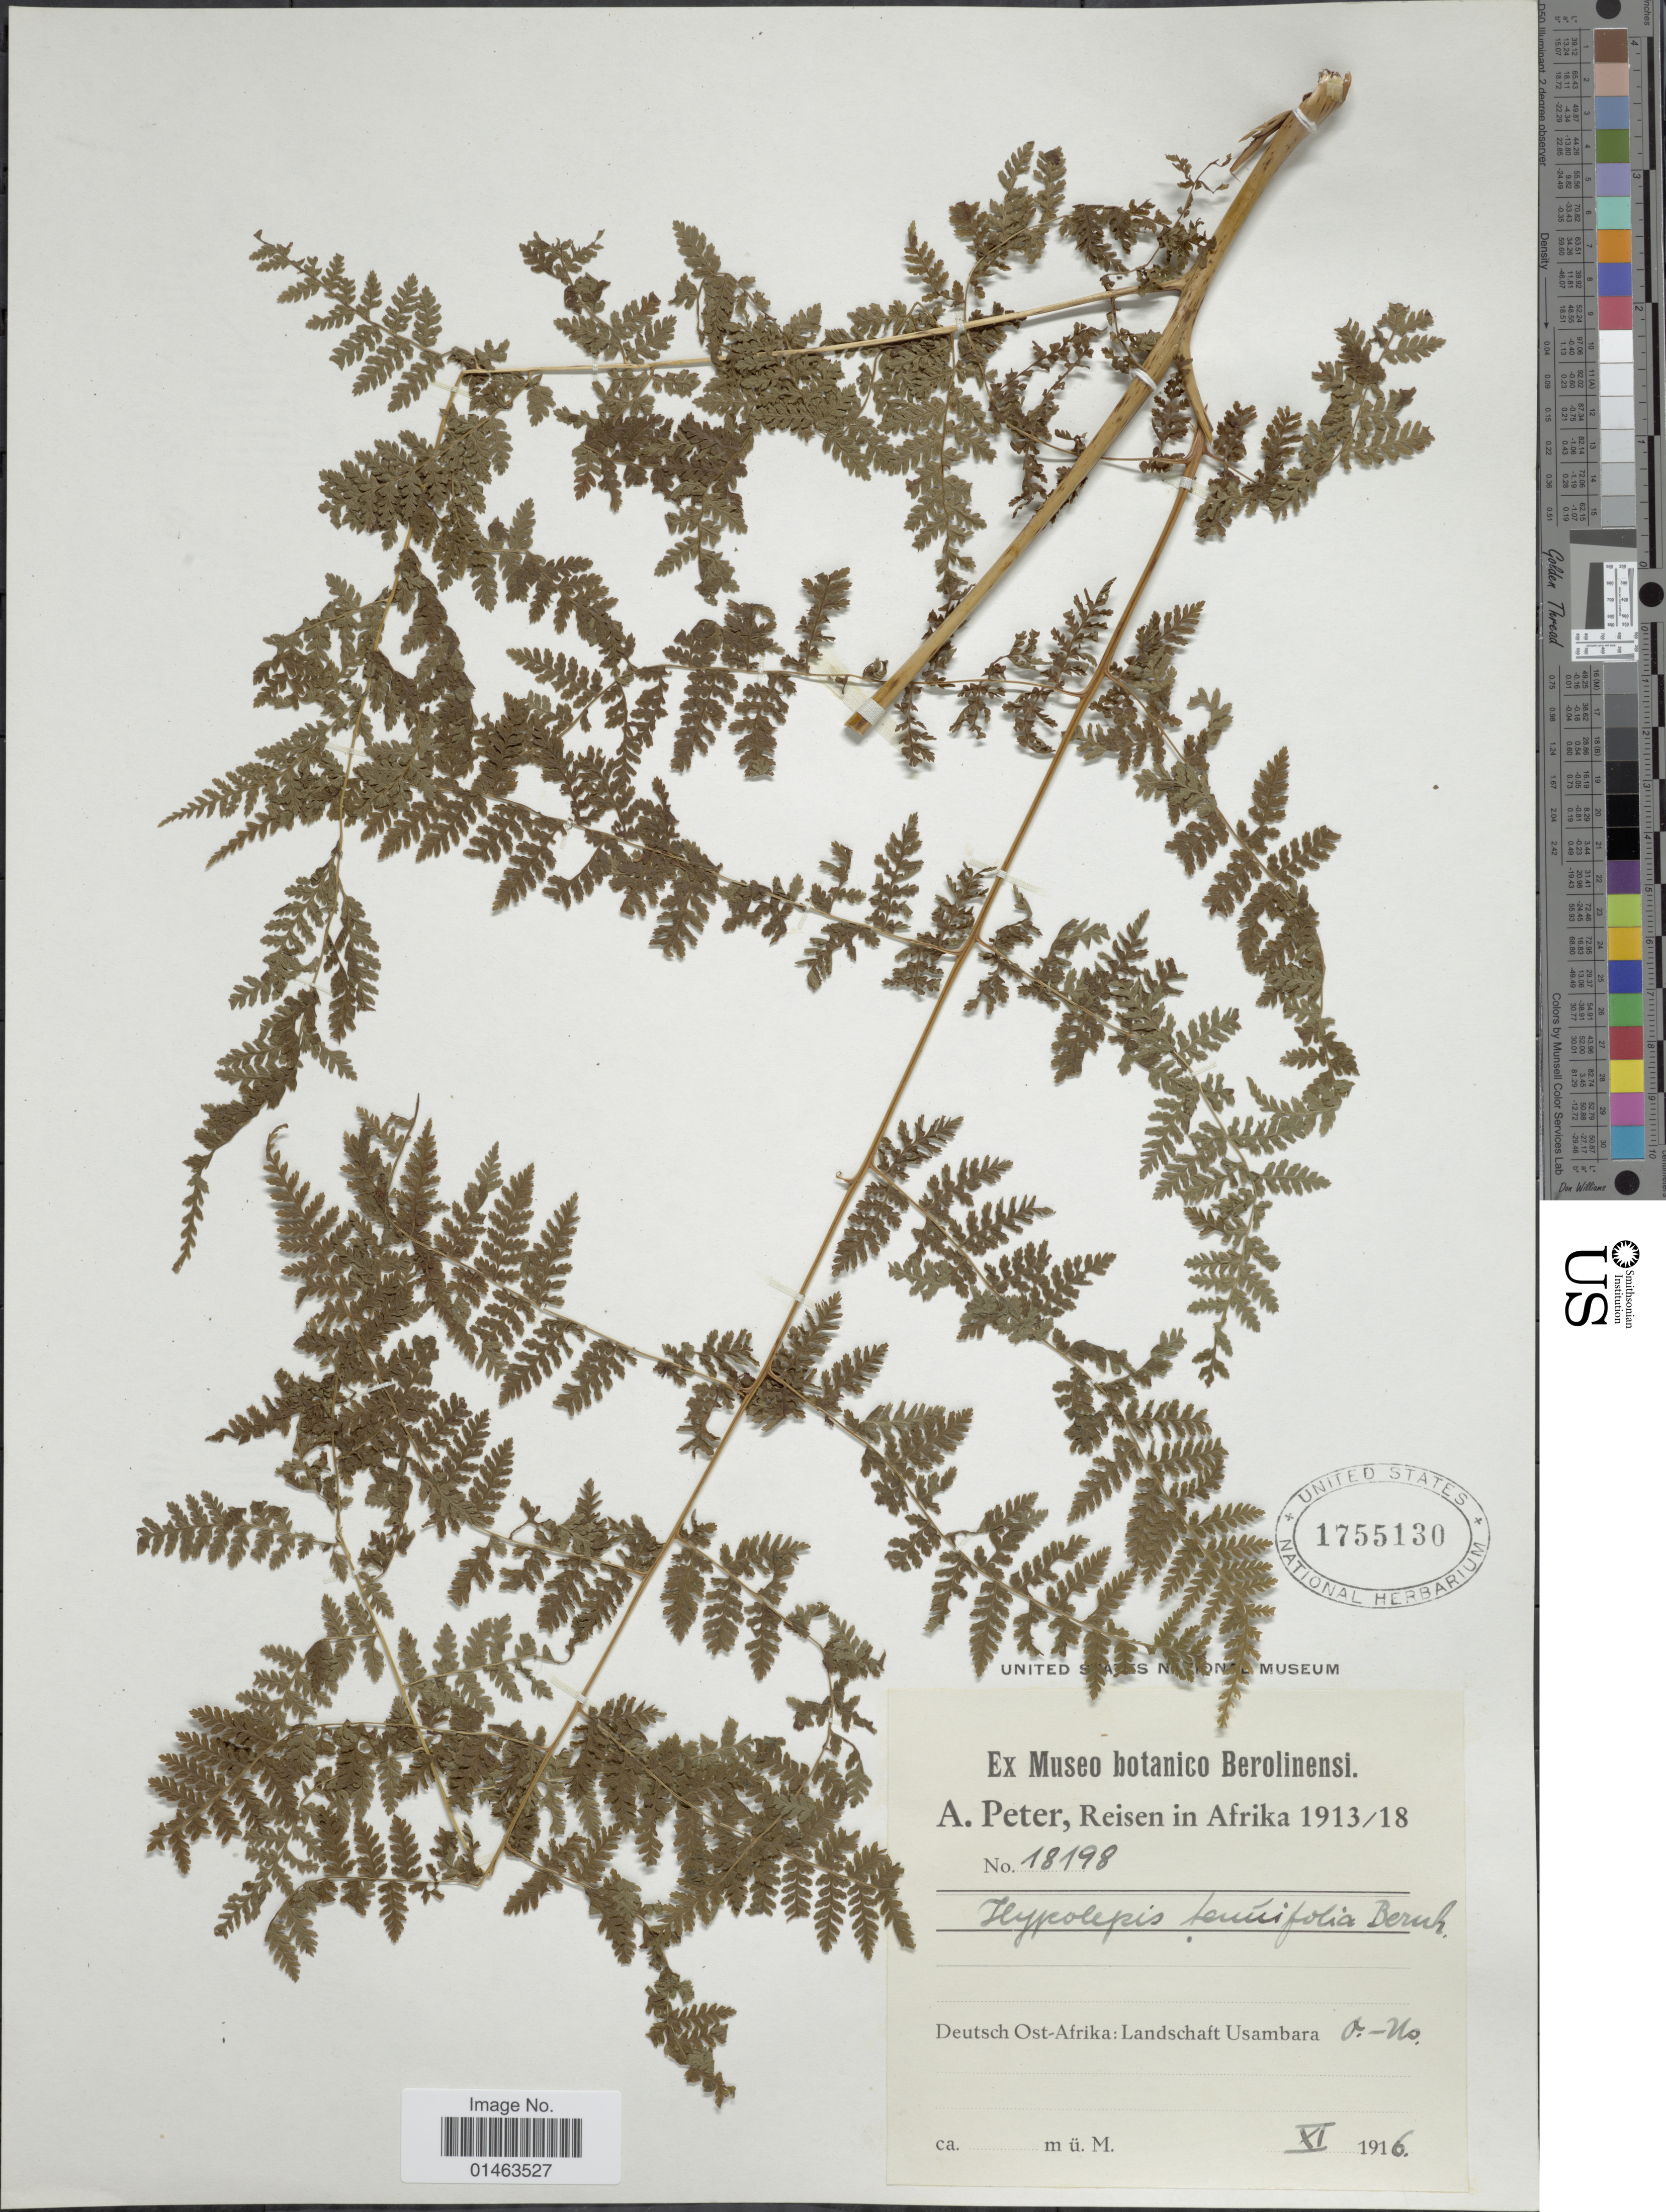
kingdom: Plantae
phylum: Tracheophyta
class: Polypodiopsida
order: Polypodiales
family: Dennstaedtiaceae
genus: Hypolepis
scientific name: Hypolepis tenuifolia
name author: (G. Forst.) Bernh.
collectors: A. Peter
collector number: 18198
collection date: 1916-11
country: Tanzania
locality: Deutsch Ost-Afrika: Landschaft Usambara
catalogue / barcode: US 1755130